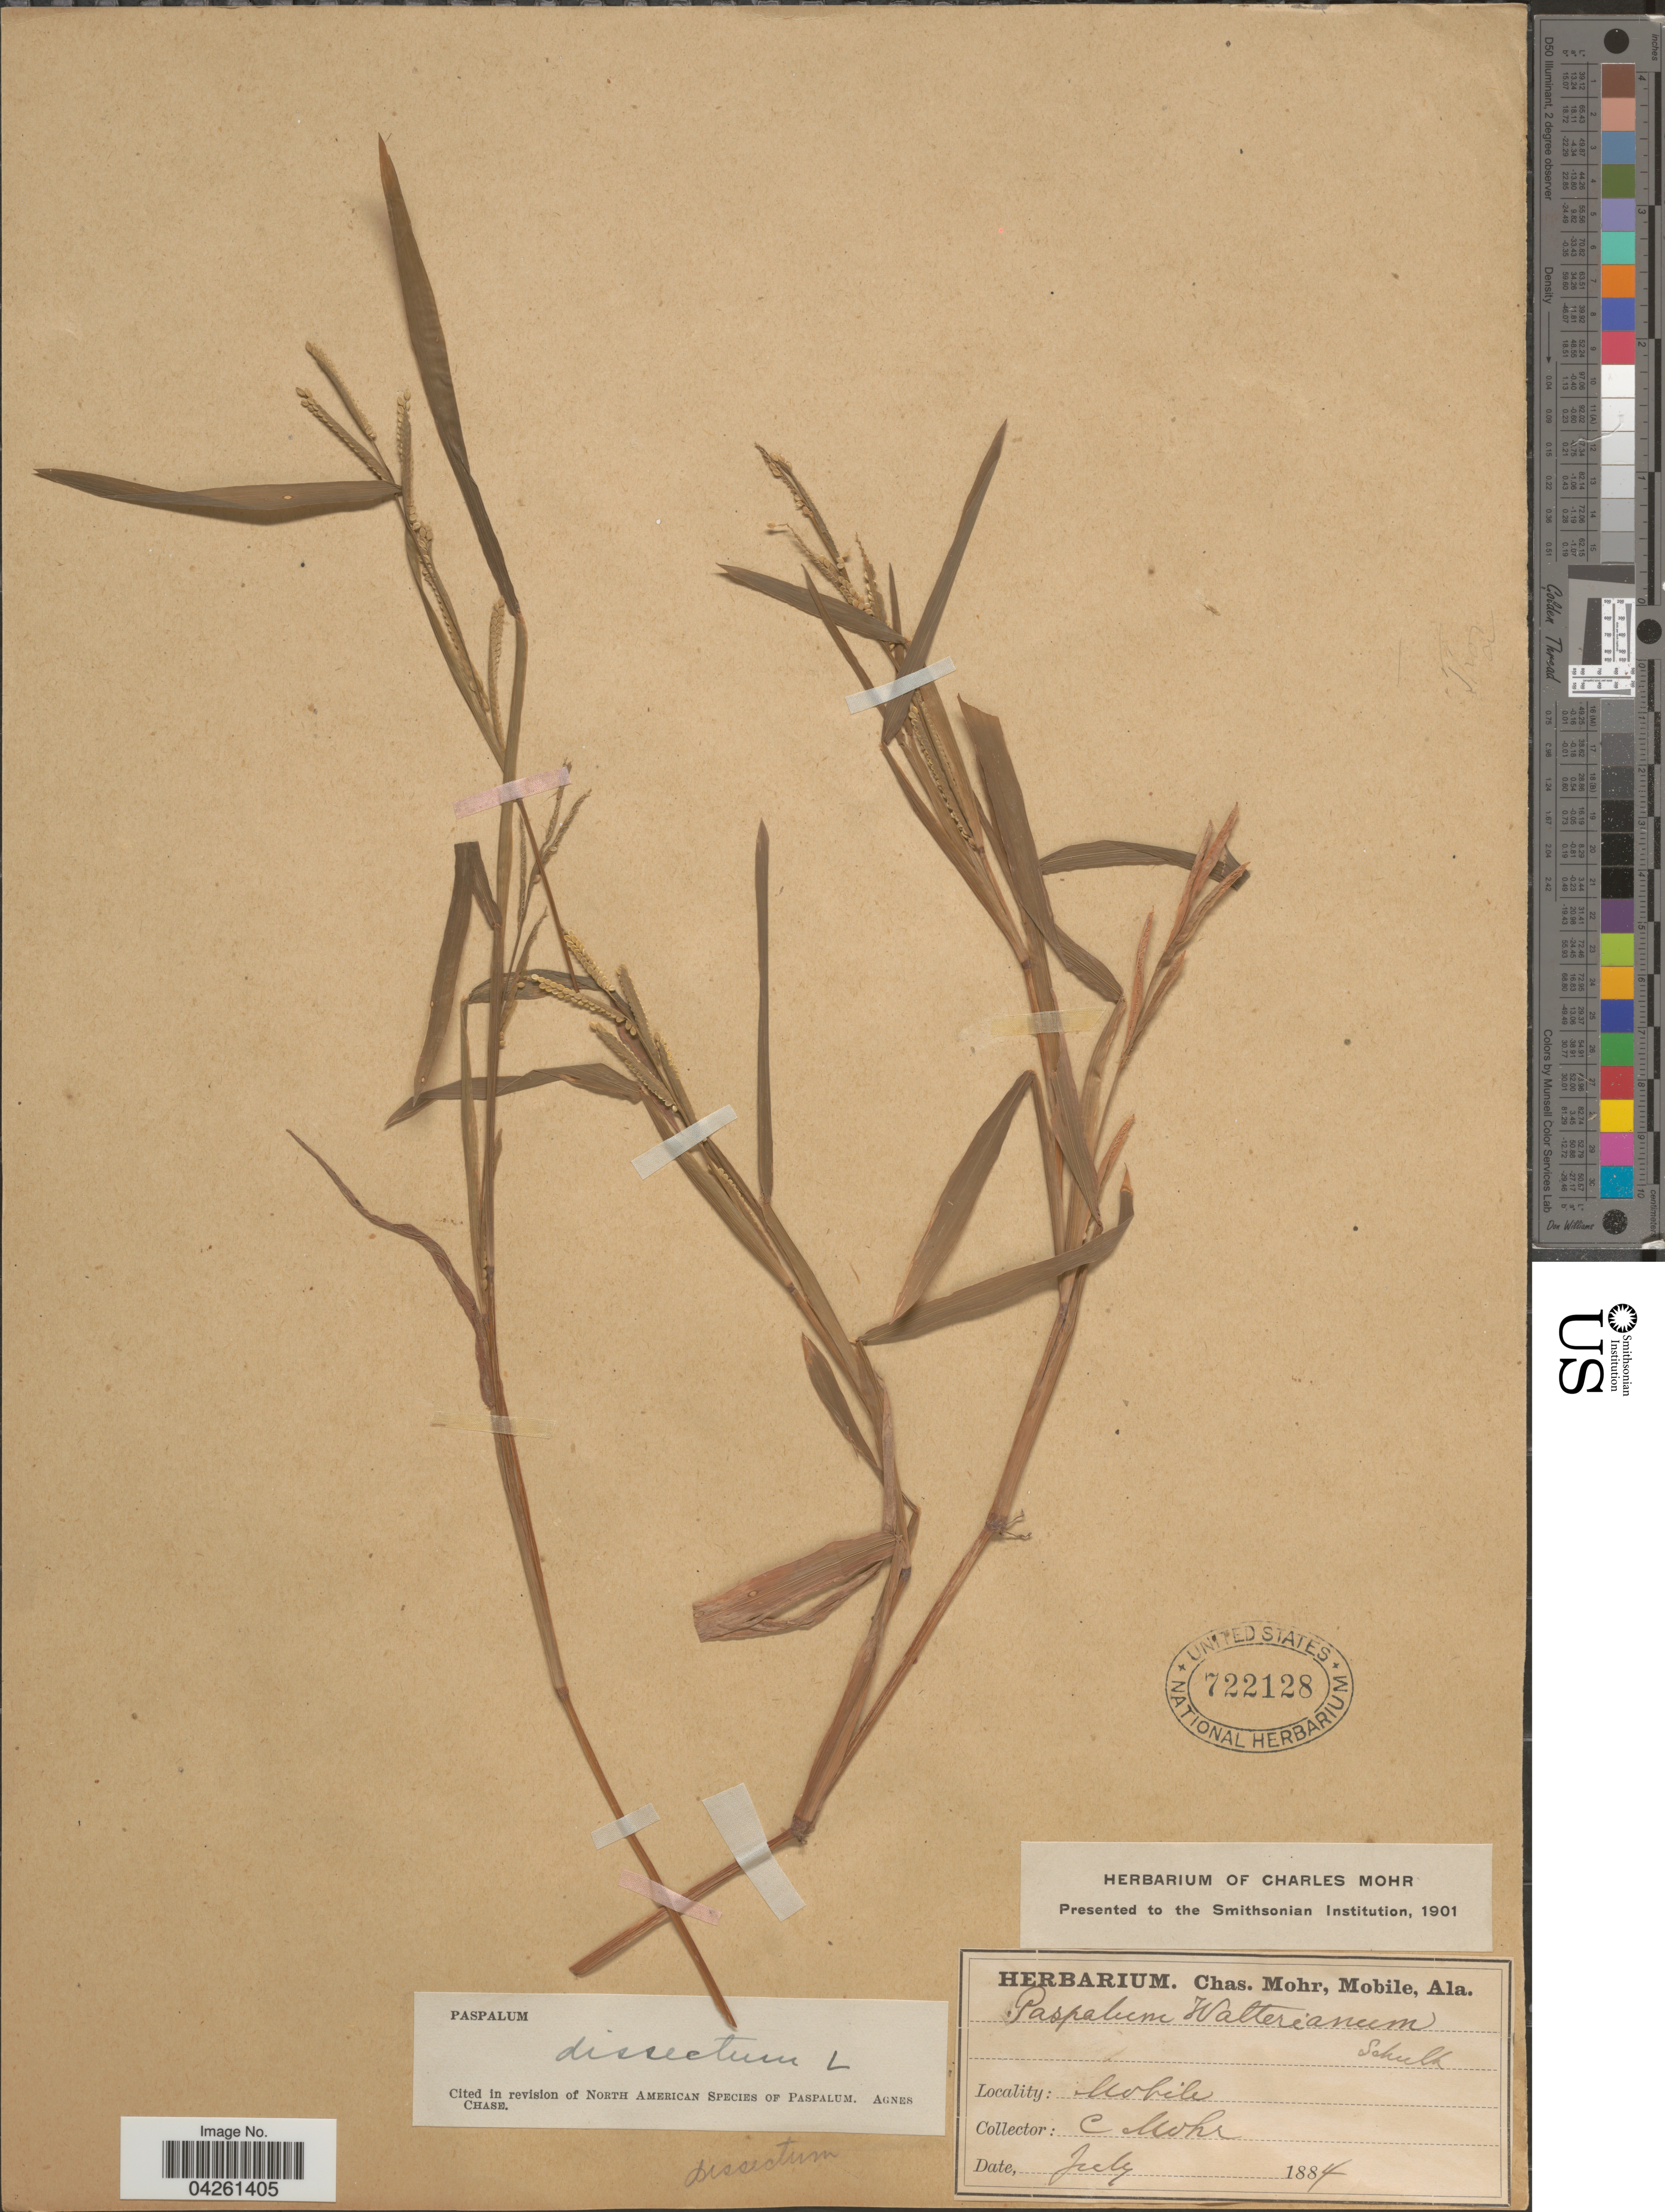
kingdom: Plantae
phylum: Tracheophyta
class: Liliopsida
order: Poales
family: Poaceae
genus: Paspalum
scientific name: Paspalum dissectum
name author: (L.) L.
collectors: Mohr, C. T. (herbarium)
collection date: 1884-07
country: United States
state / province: Alabama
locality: Mobile.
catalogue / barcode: US 722128